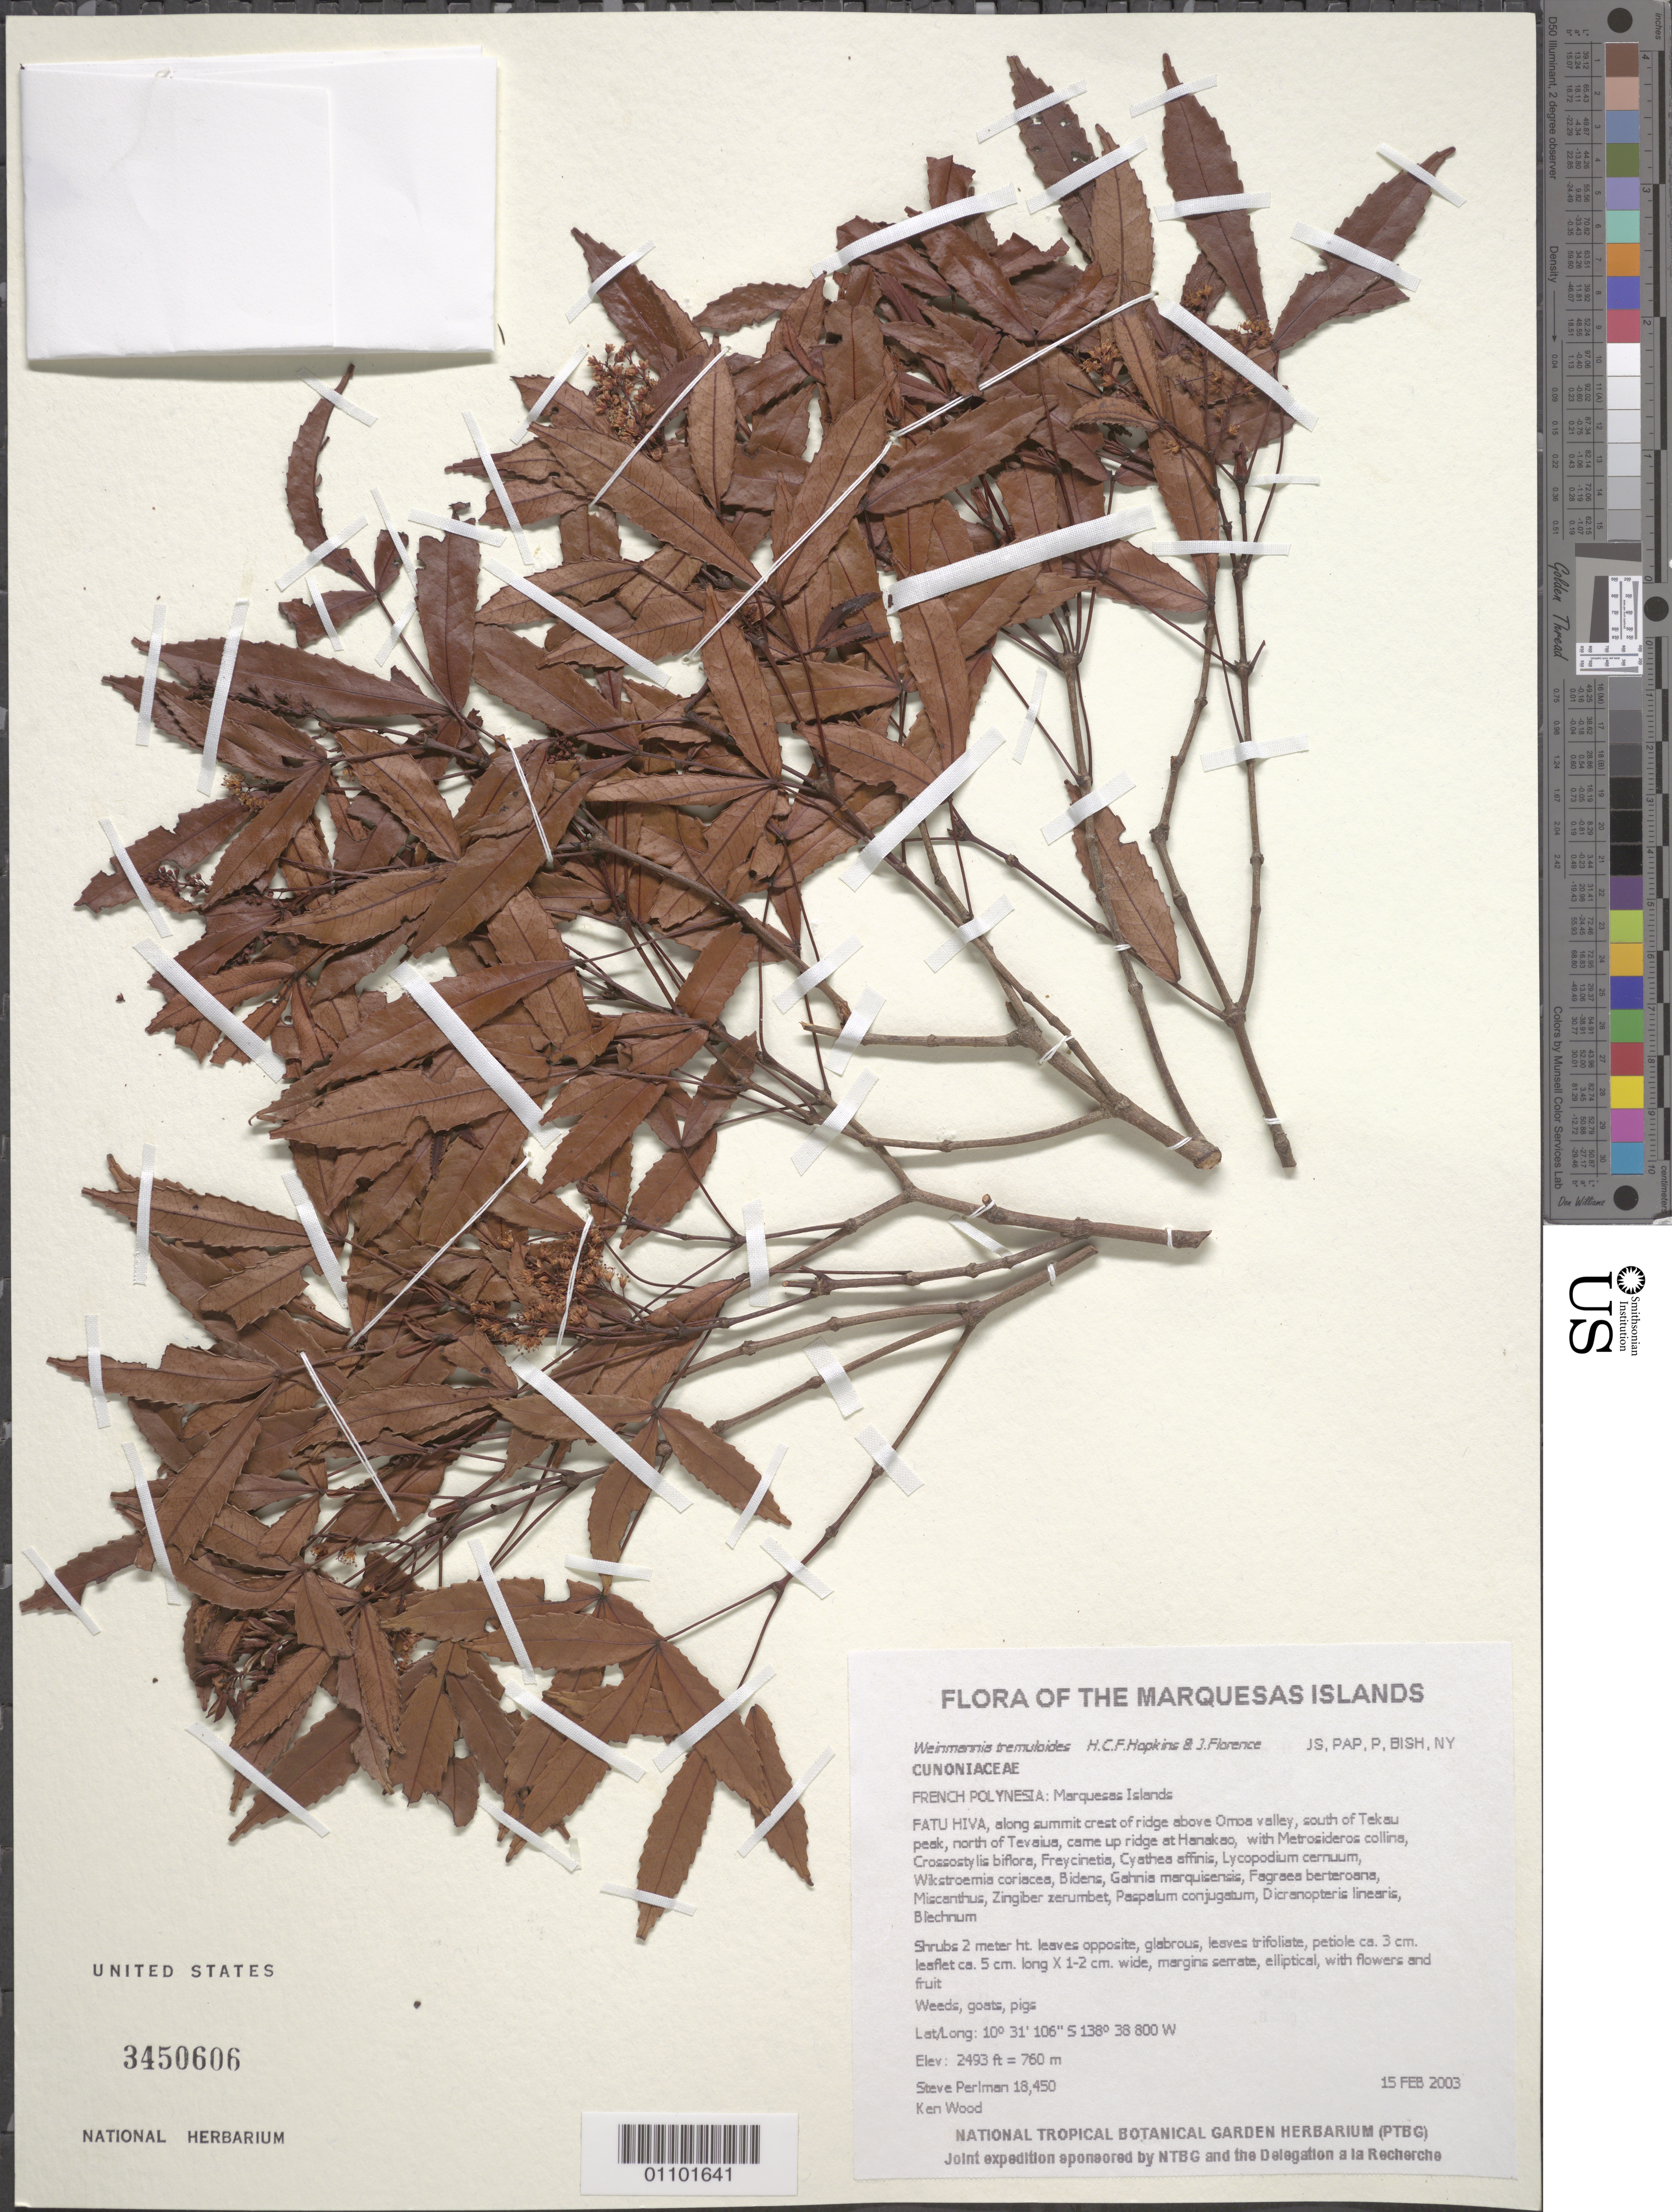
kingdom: Plantae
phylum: Tracheophyta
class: Magnoliopsida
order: Oxalidales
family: Cunoniaceae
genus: Pterophylla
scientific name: Pterophylla tremuloides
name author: (H.C. Hopkins & J. Florence) Pillon & H.C. Hopkins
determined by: Wagner, W. L., (BOT), Smithsonian Institution - National Museum of Natural History (UNITED STATES)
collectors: S. P. Perlman & K. R. Wood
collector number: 18450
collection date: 2003-02-15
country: French Polynesia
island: Fatu Hiva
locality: Along summit crest of ridge above Omoa valley, south of Tekau peak, north of Tevaiua, came up ridge at Hanakao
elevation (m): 760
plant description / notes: Weeds, goats, pigs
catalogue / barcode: US 3450606